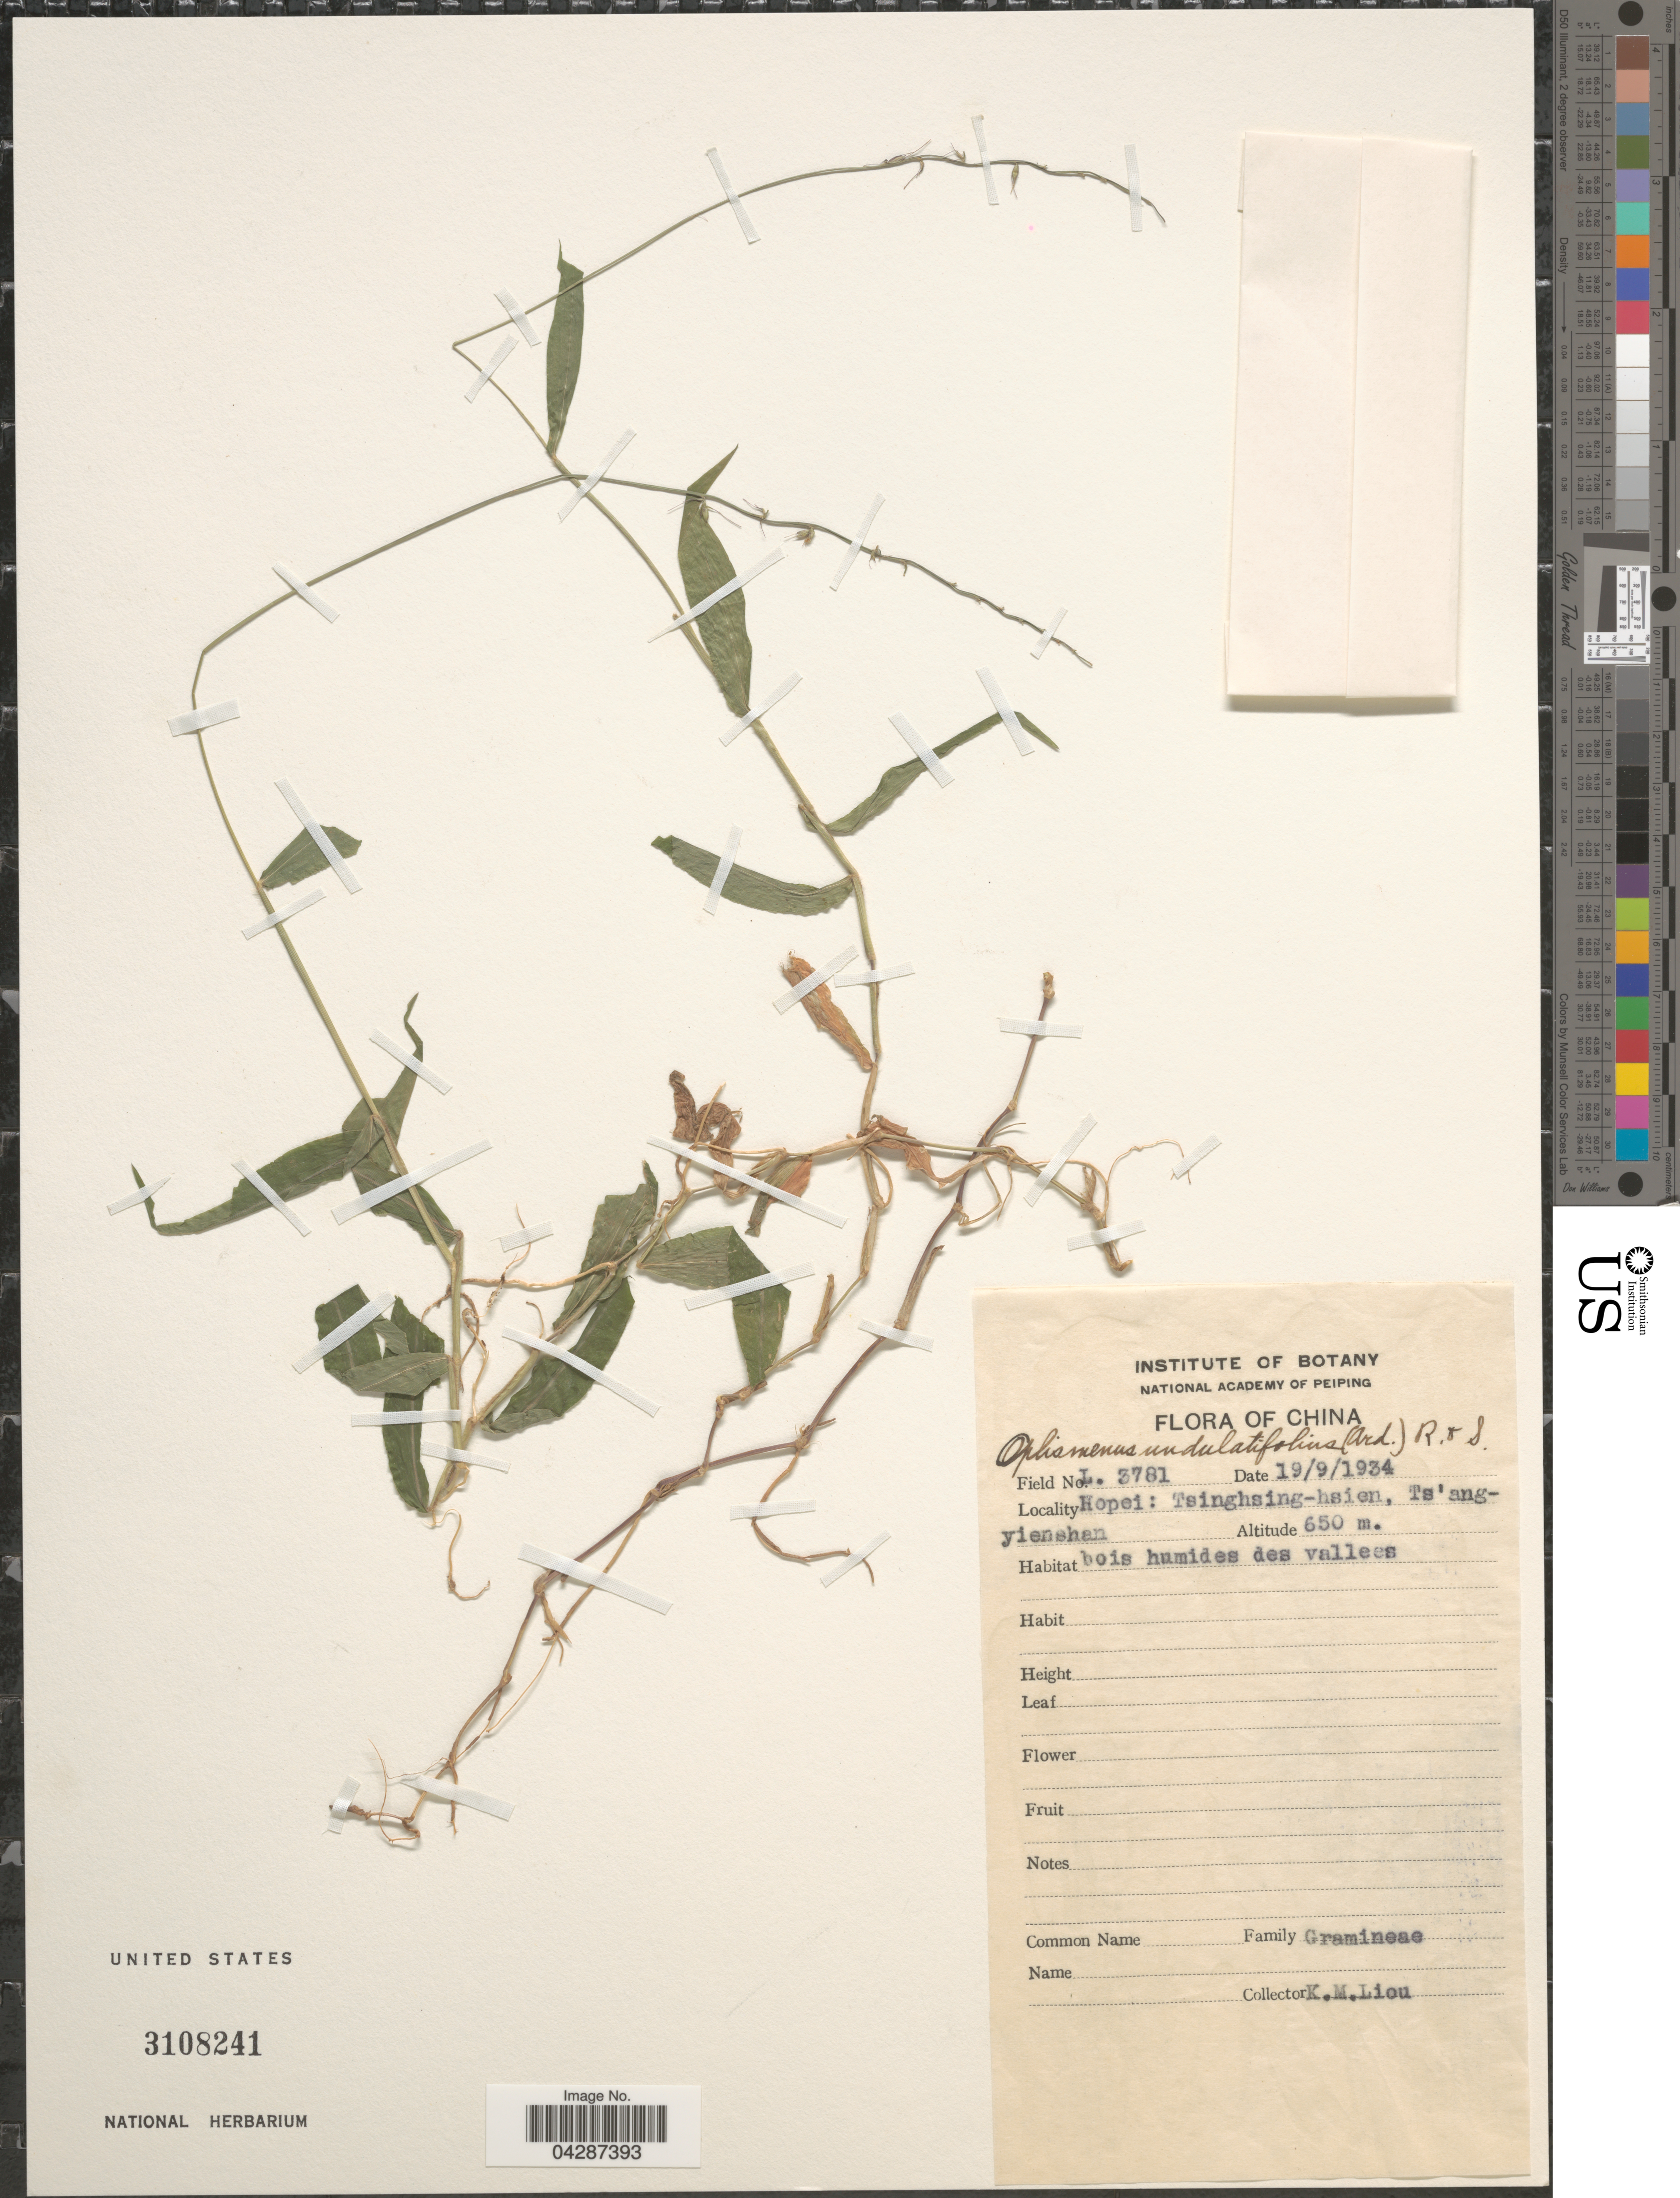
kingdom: Plantae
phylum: Tracheophyta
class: Liliopsida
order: Poales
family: Poaceae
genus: Oplismenus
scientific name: Oplismenus undulatifolius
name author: (Ard.) P. Beauv.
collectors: K. M. Liou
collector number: L3781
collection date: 1934-09-19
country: China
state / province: Hebei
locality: Hopei: Tsinghsing-hsien, Ts'angyienshan. Bois humides des vallees.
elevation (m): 650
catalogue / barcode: US 3108241